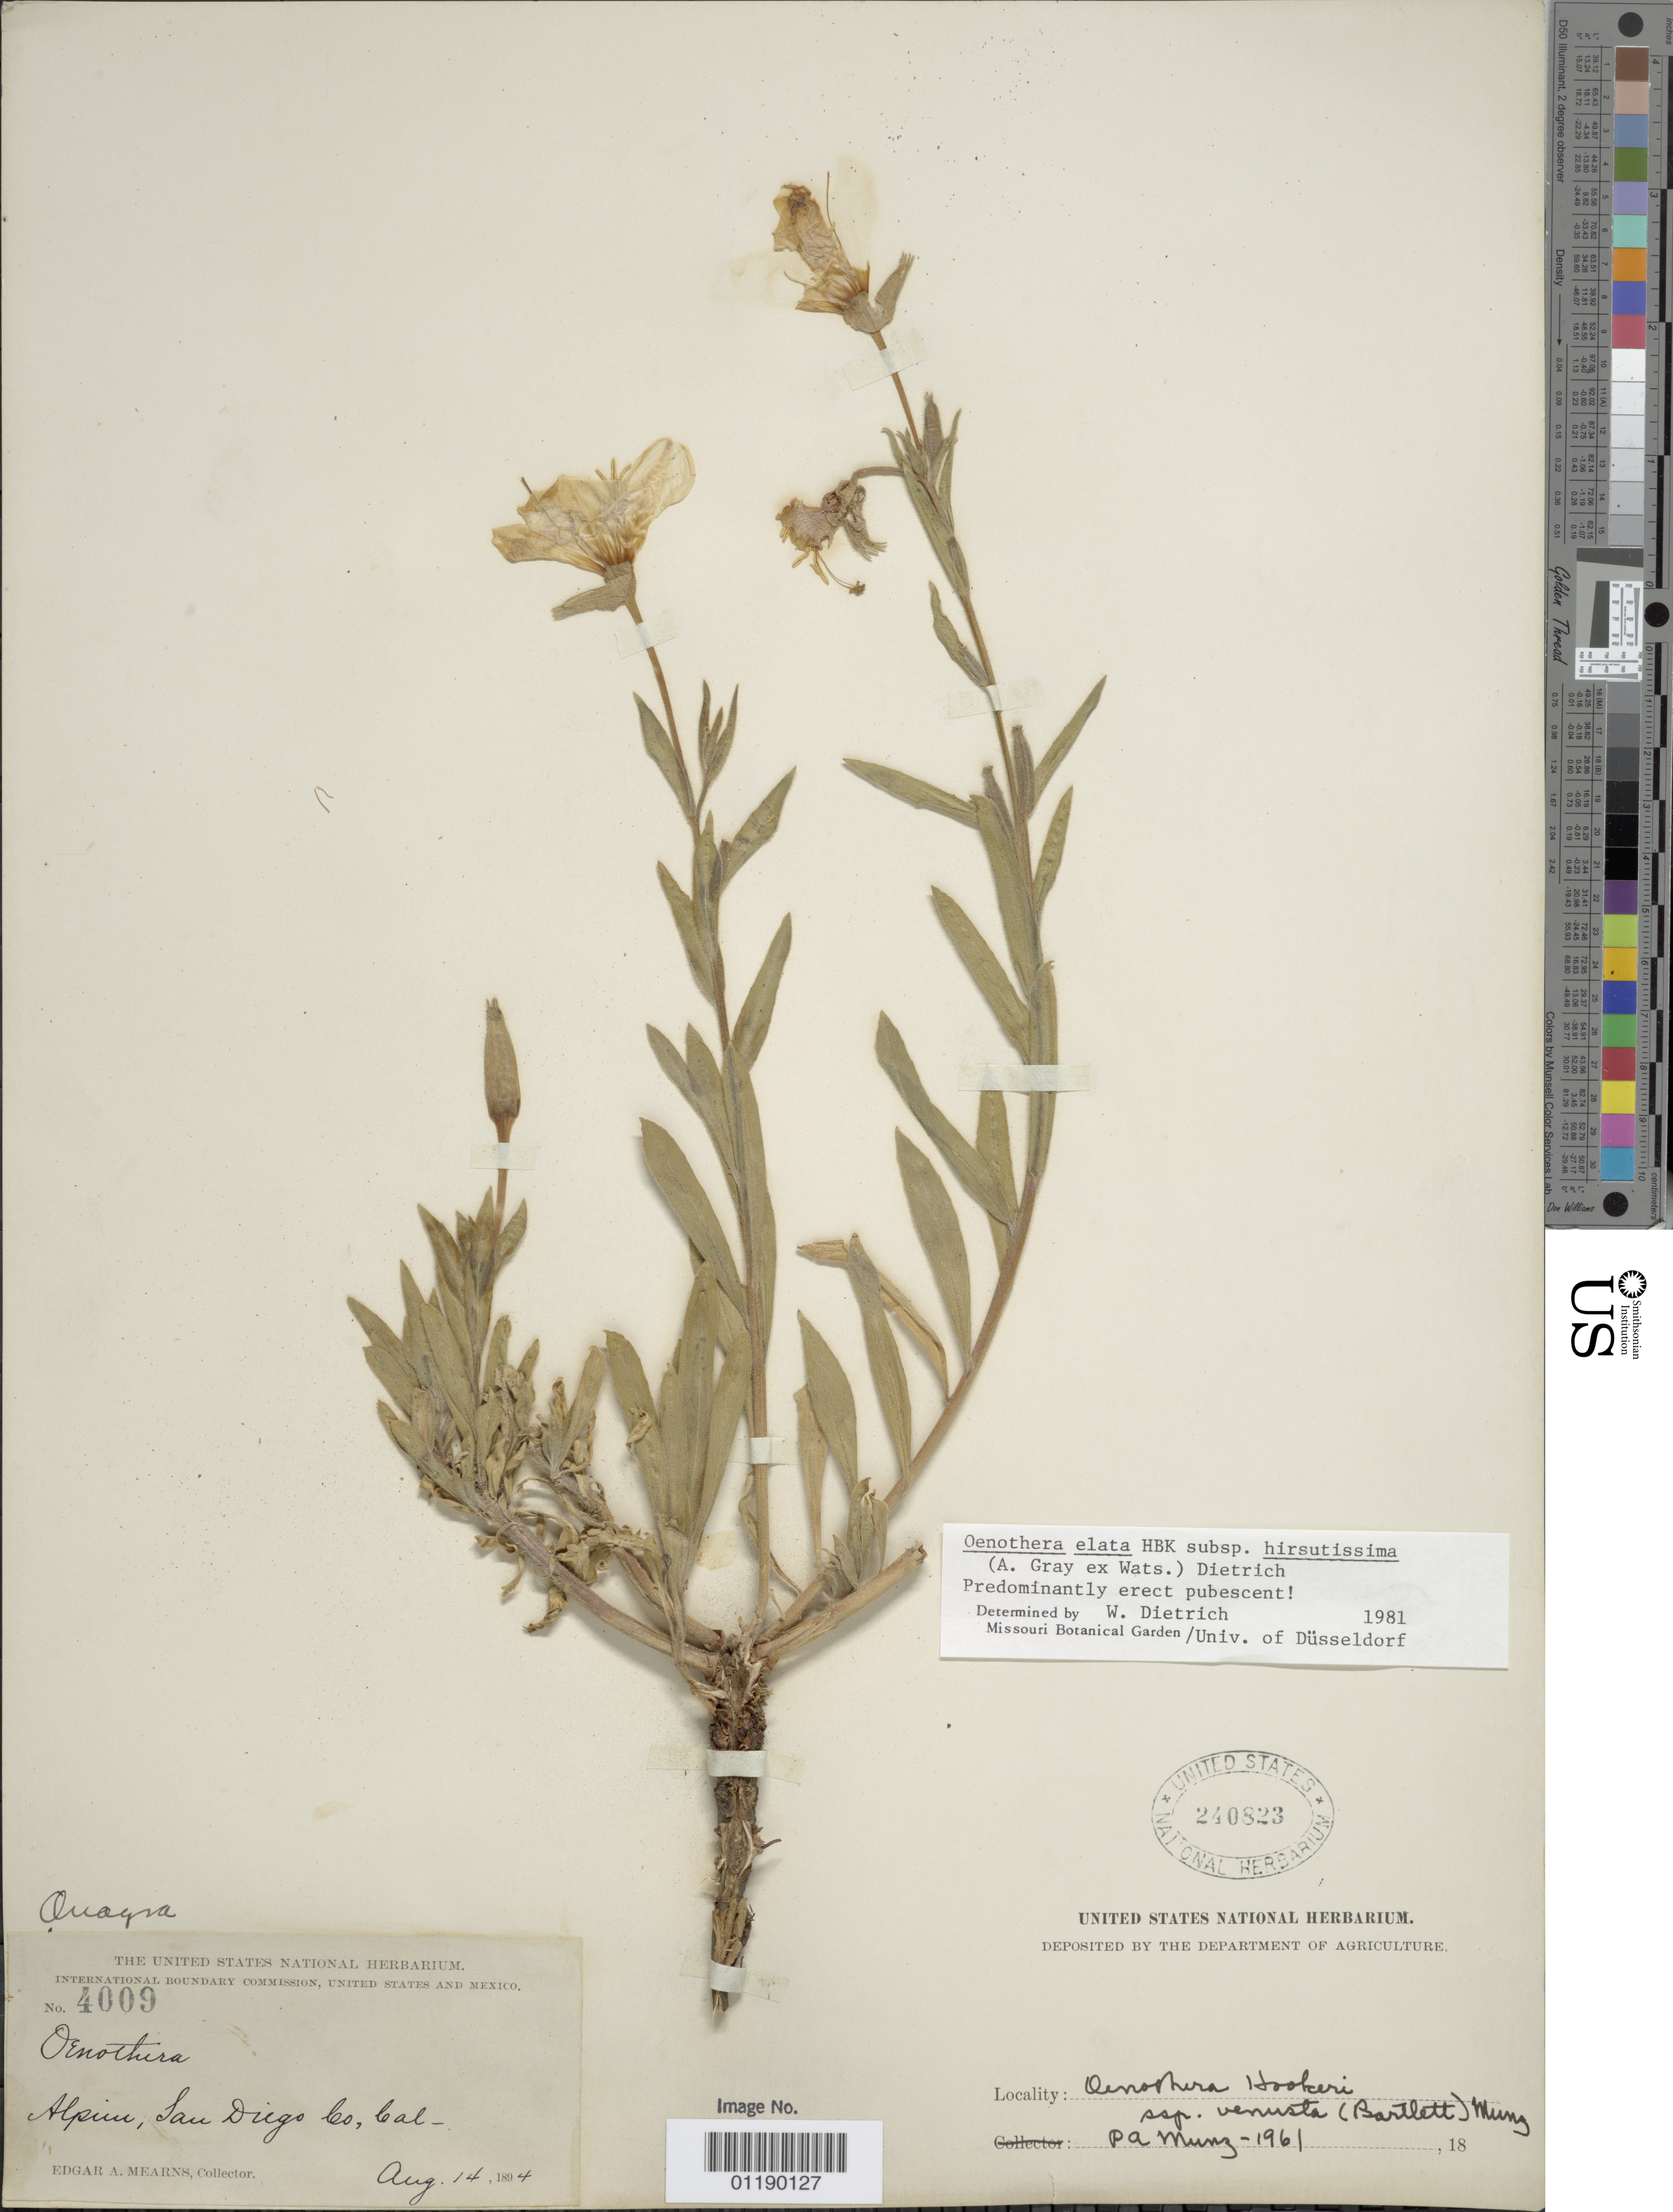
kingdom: Plantae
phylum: Tracheophyta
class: Magnoliopsida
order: Myrtales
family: Onagraceae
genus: Oenothera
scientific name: Oenothera elata subsp. hirsutissima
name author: (A. Gray ex S. Watson) W. Dietr.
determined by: Dietrich, W.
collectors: E. A. Mearns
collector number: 4009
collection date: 1894-08-14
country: United States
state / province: California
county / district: San Diego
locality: Alpine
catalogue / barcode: US 240823